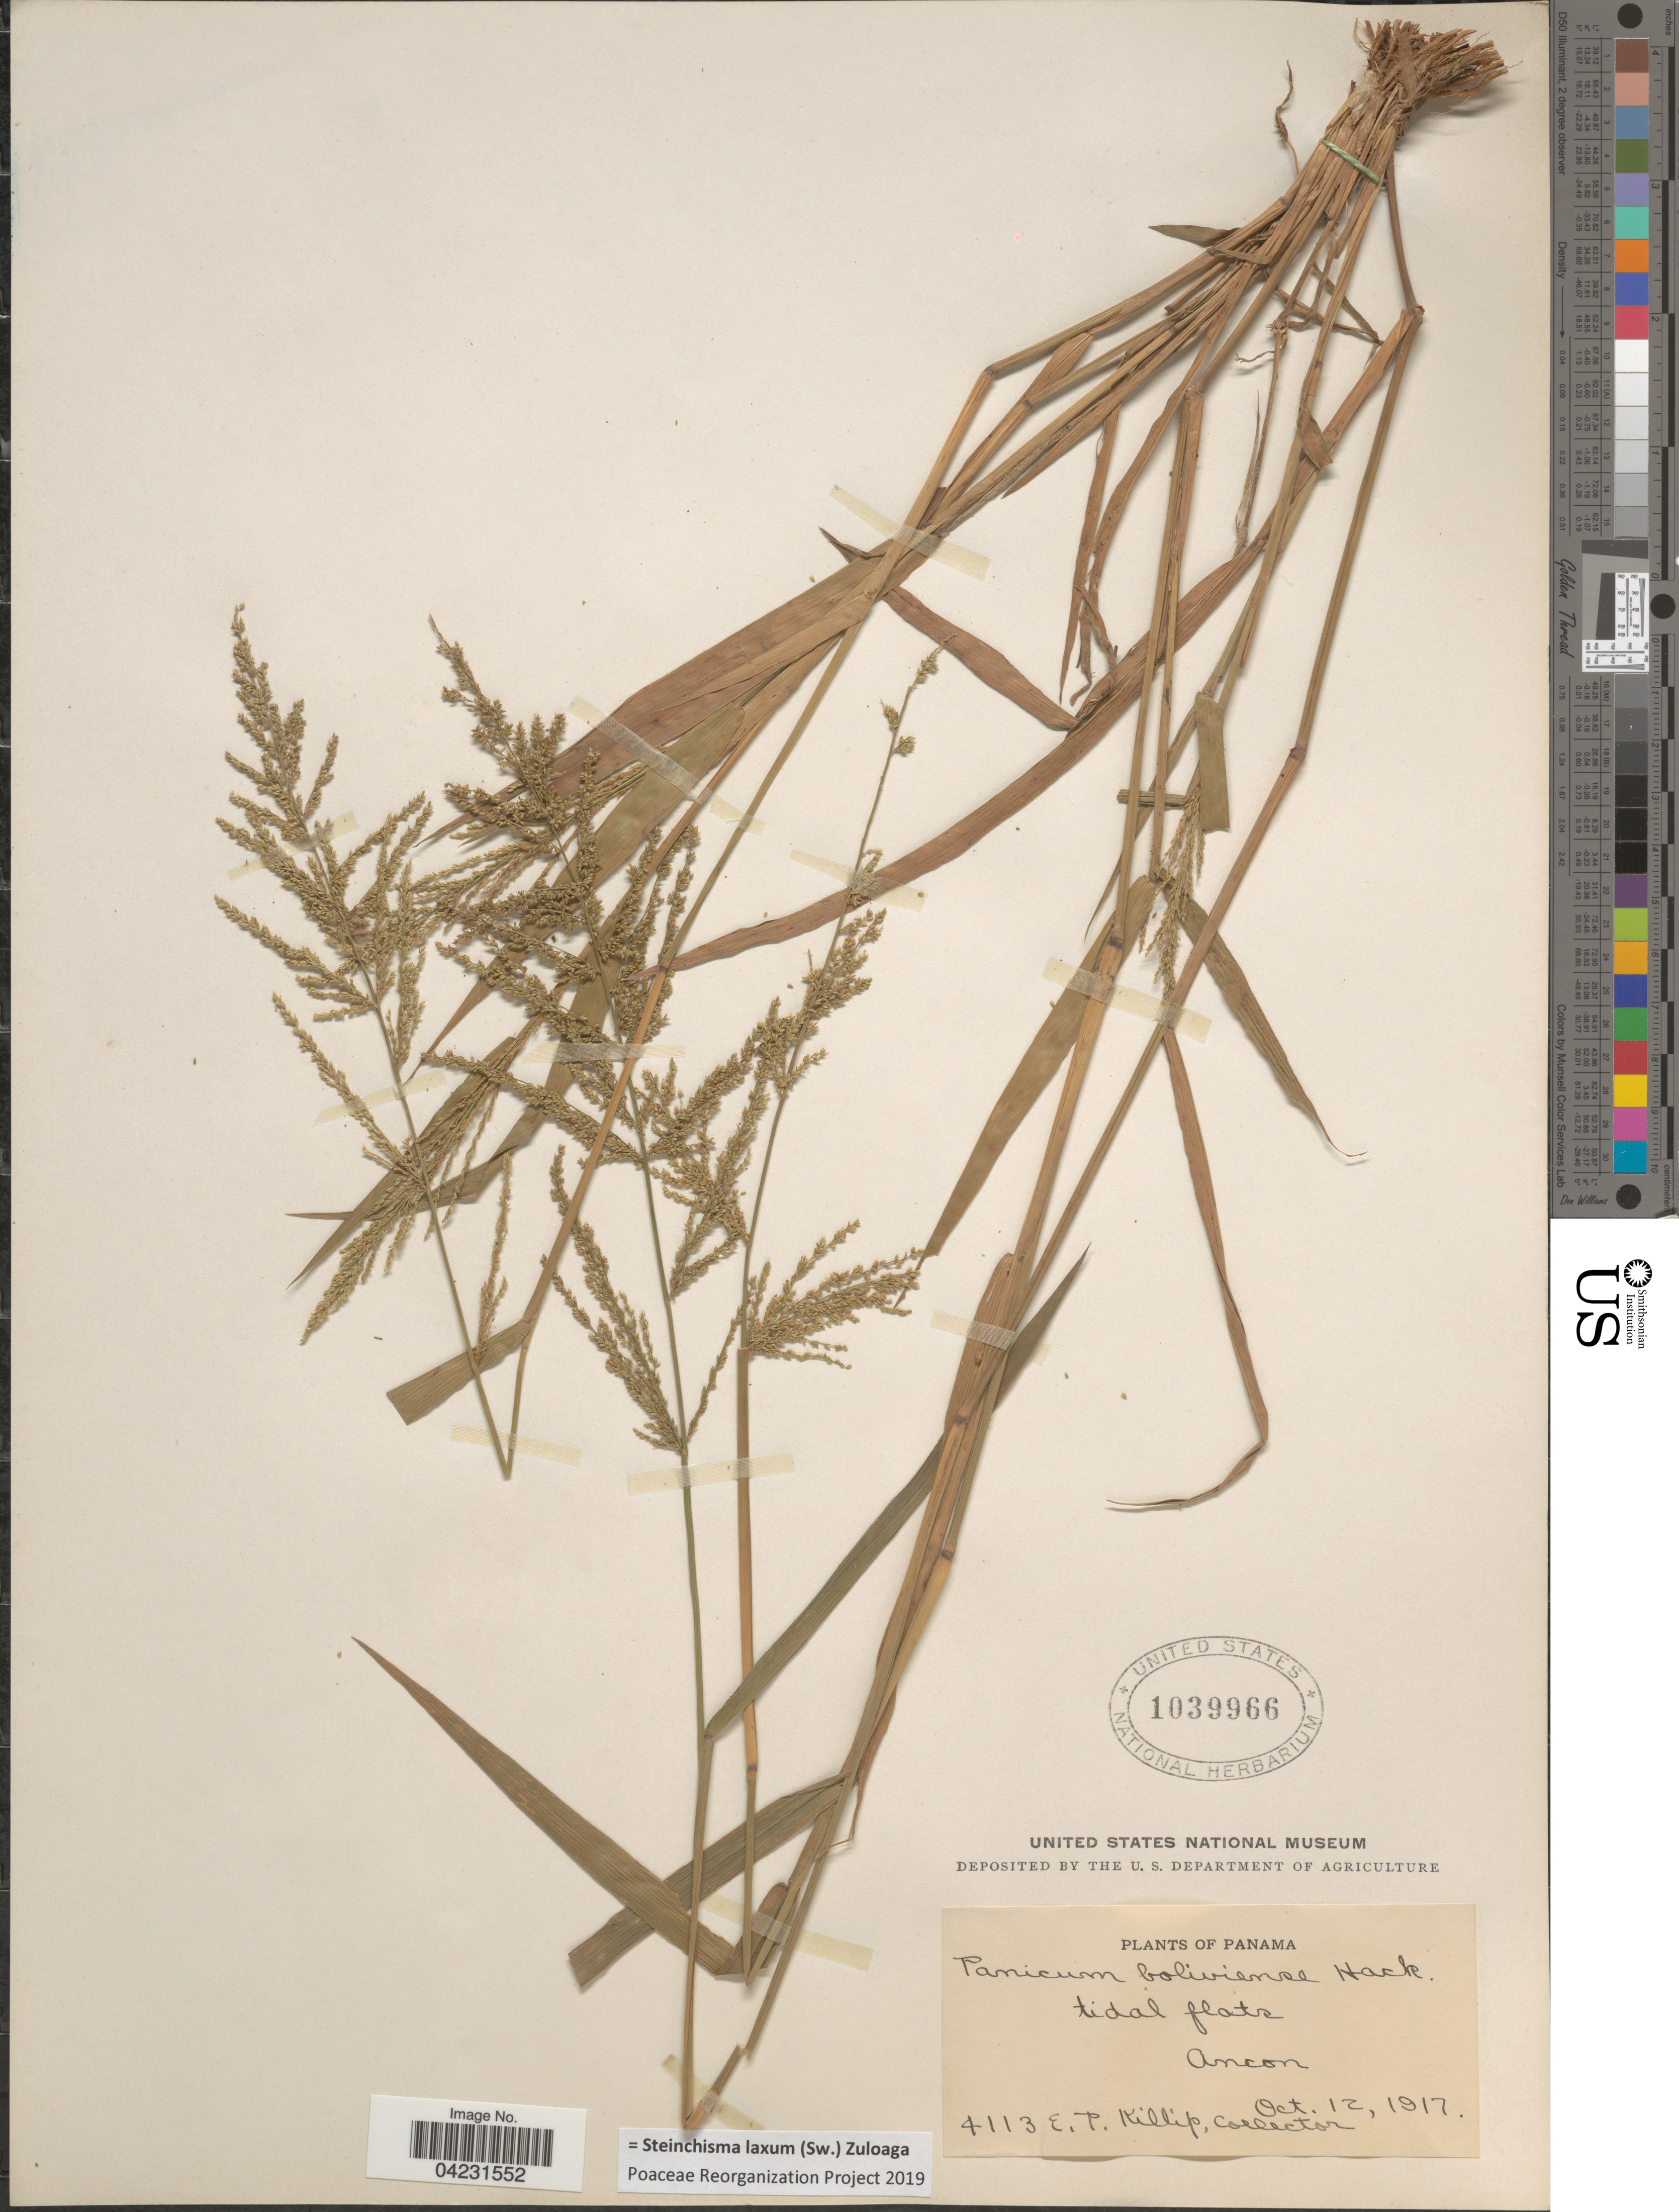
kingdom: Plantae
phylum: Tracheophyta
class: Liliopsida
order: Poales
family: Poaceae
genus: Steinchisma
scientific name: Steinchisma laxum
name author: (Sw.) Zuloaga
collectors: E. P. Killip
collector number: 4113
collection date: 1917-10-12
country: Panama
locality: Ancon.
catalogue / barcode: US 1039966